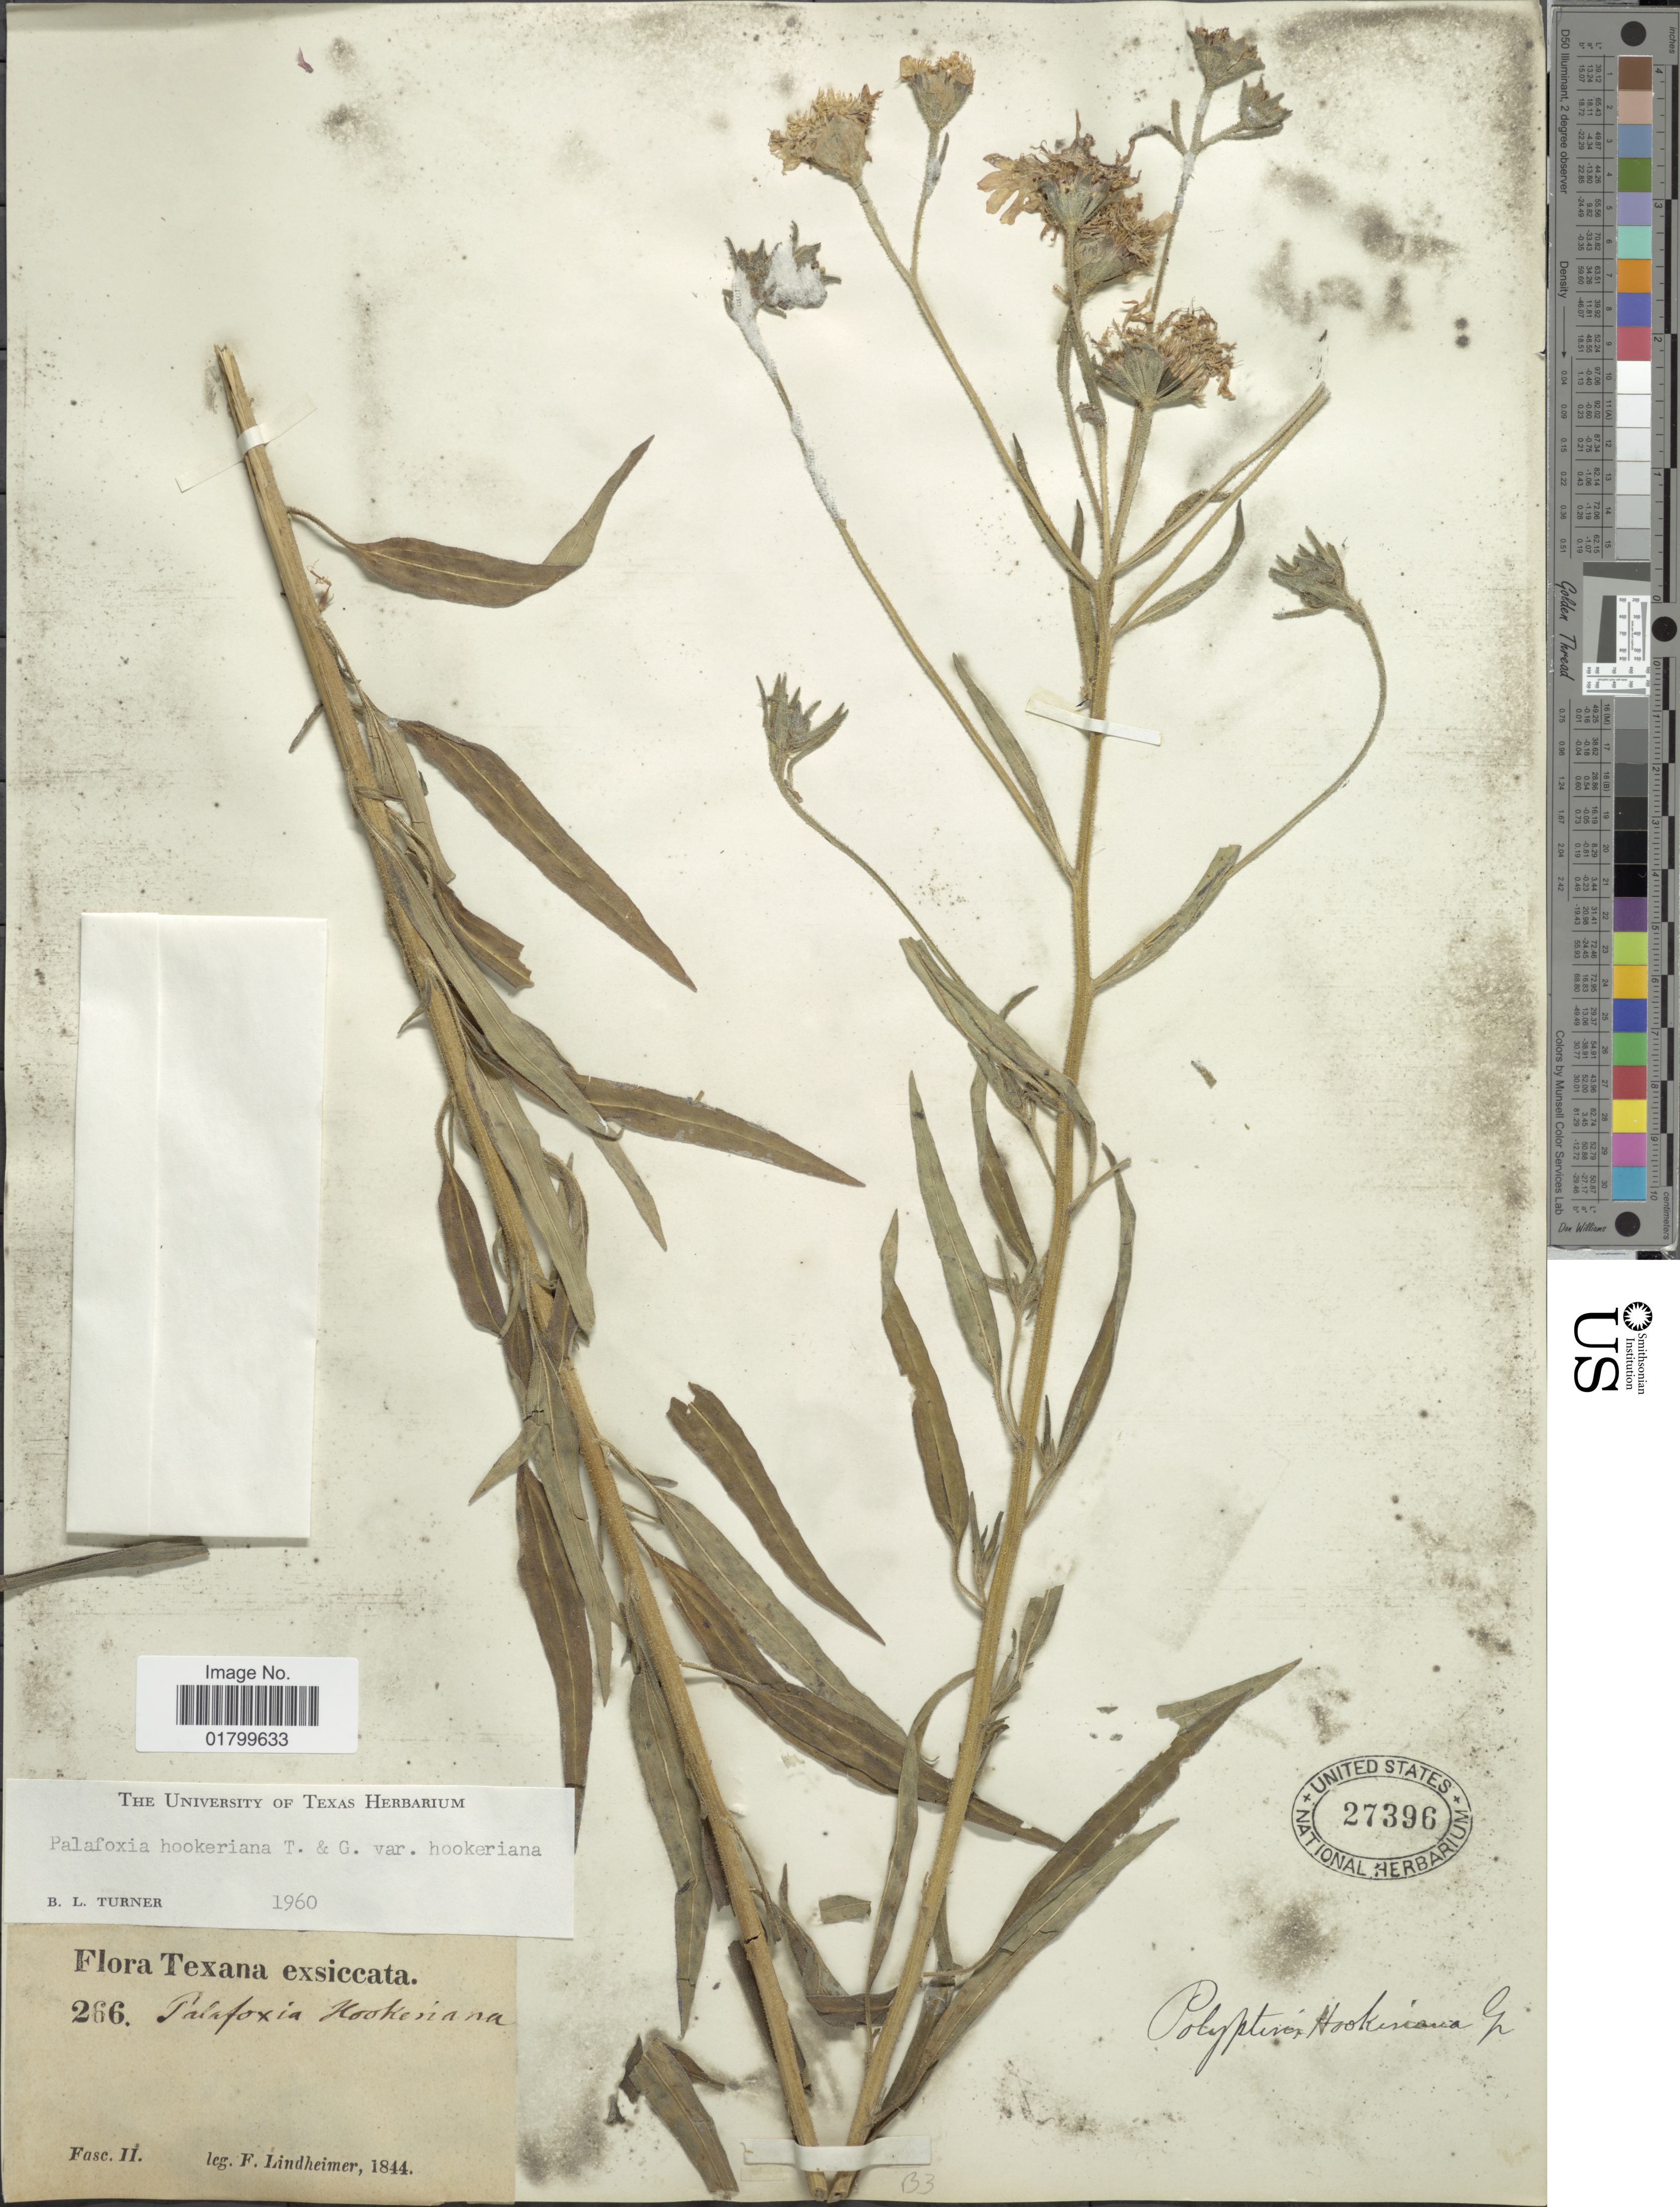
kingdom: Plantae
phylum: Tracheophyta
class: Magnoliopsida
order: Asterales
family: Asteraceae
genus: Palafoxia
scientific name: Palafoxia hookeriana var. hookeriana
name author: Torr. & A. Gray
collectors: F. Lindheimer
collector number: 266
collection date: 1844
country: United States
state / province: Texas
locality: Fasc. II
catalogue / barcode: US 27396